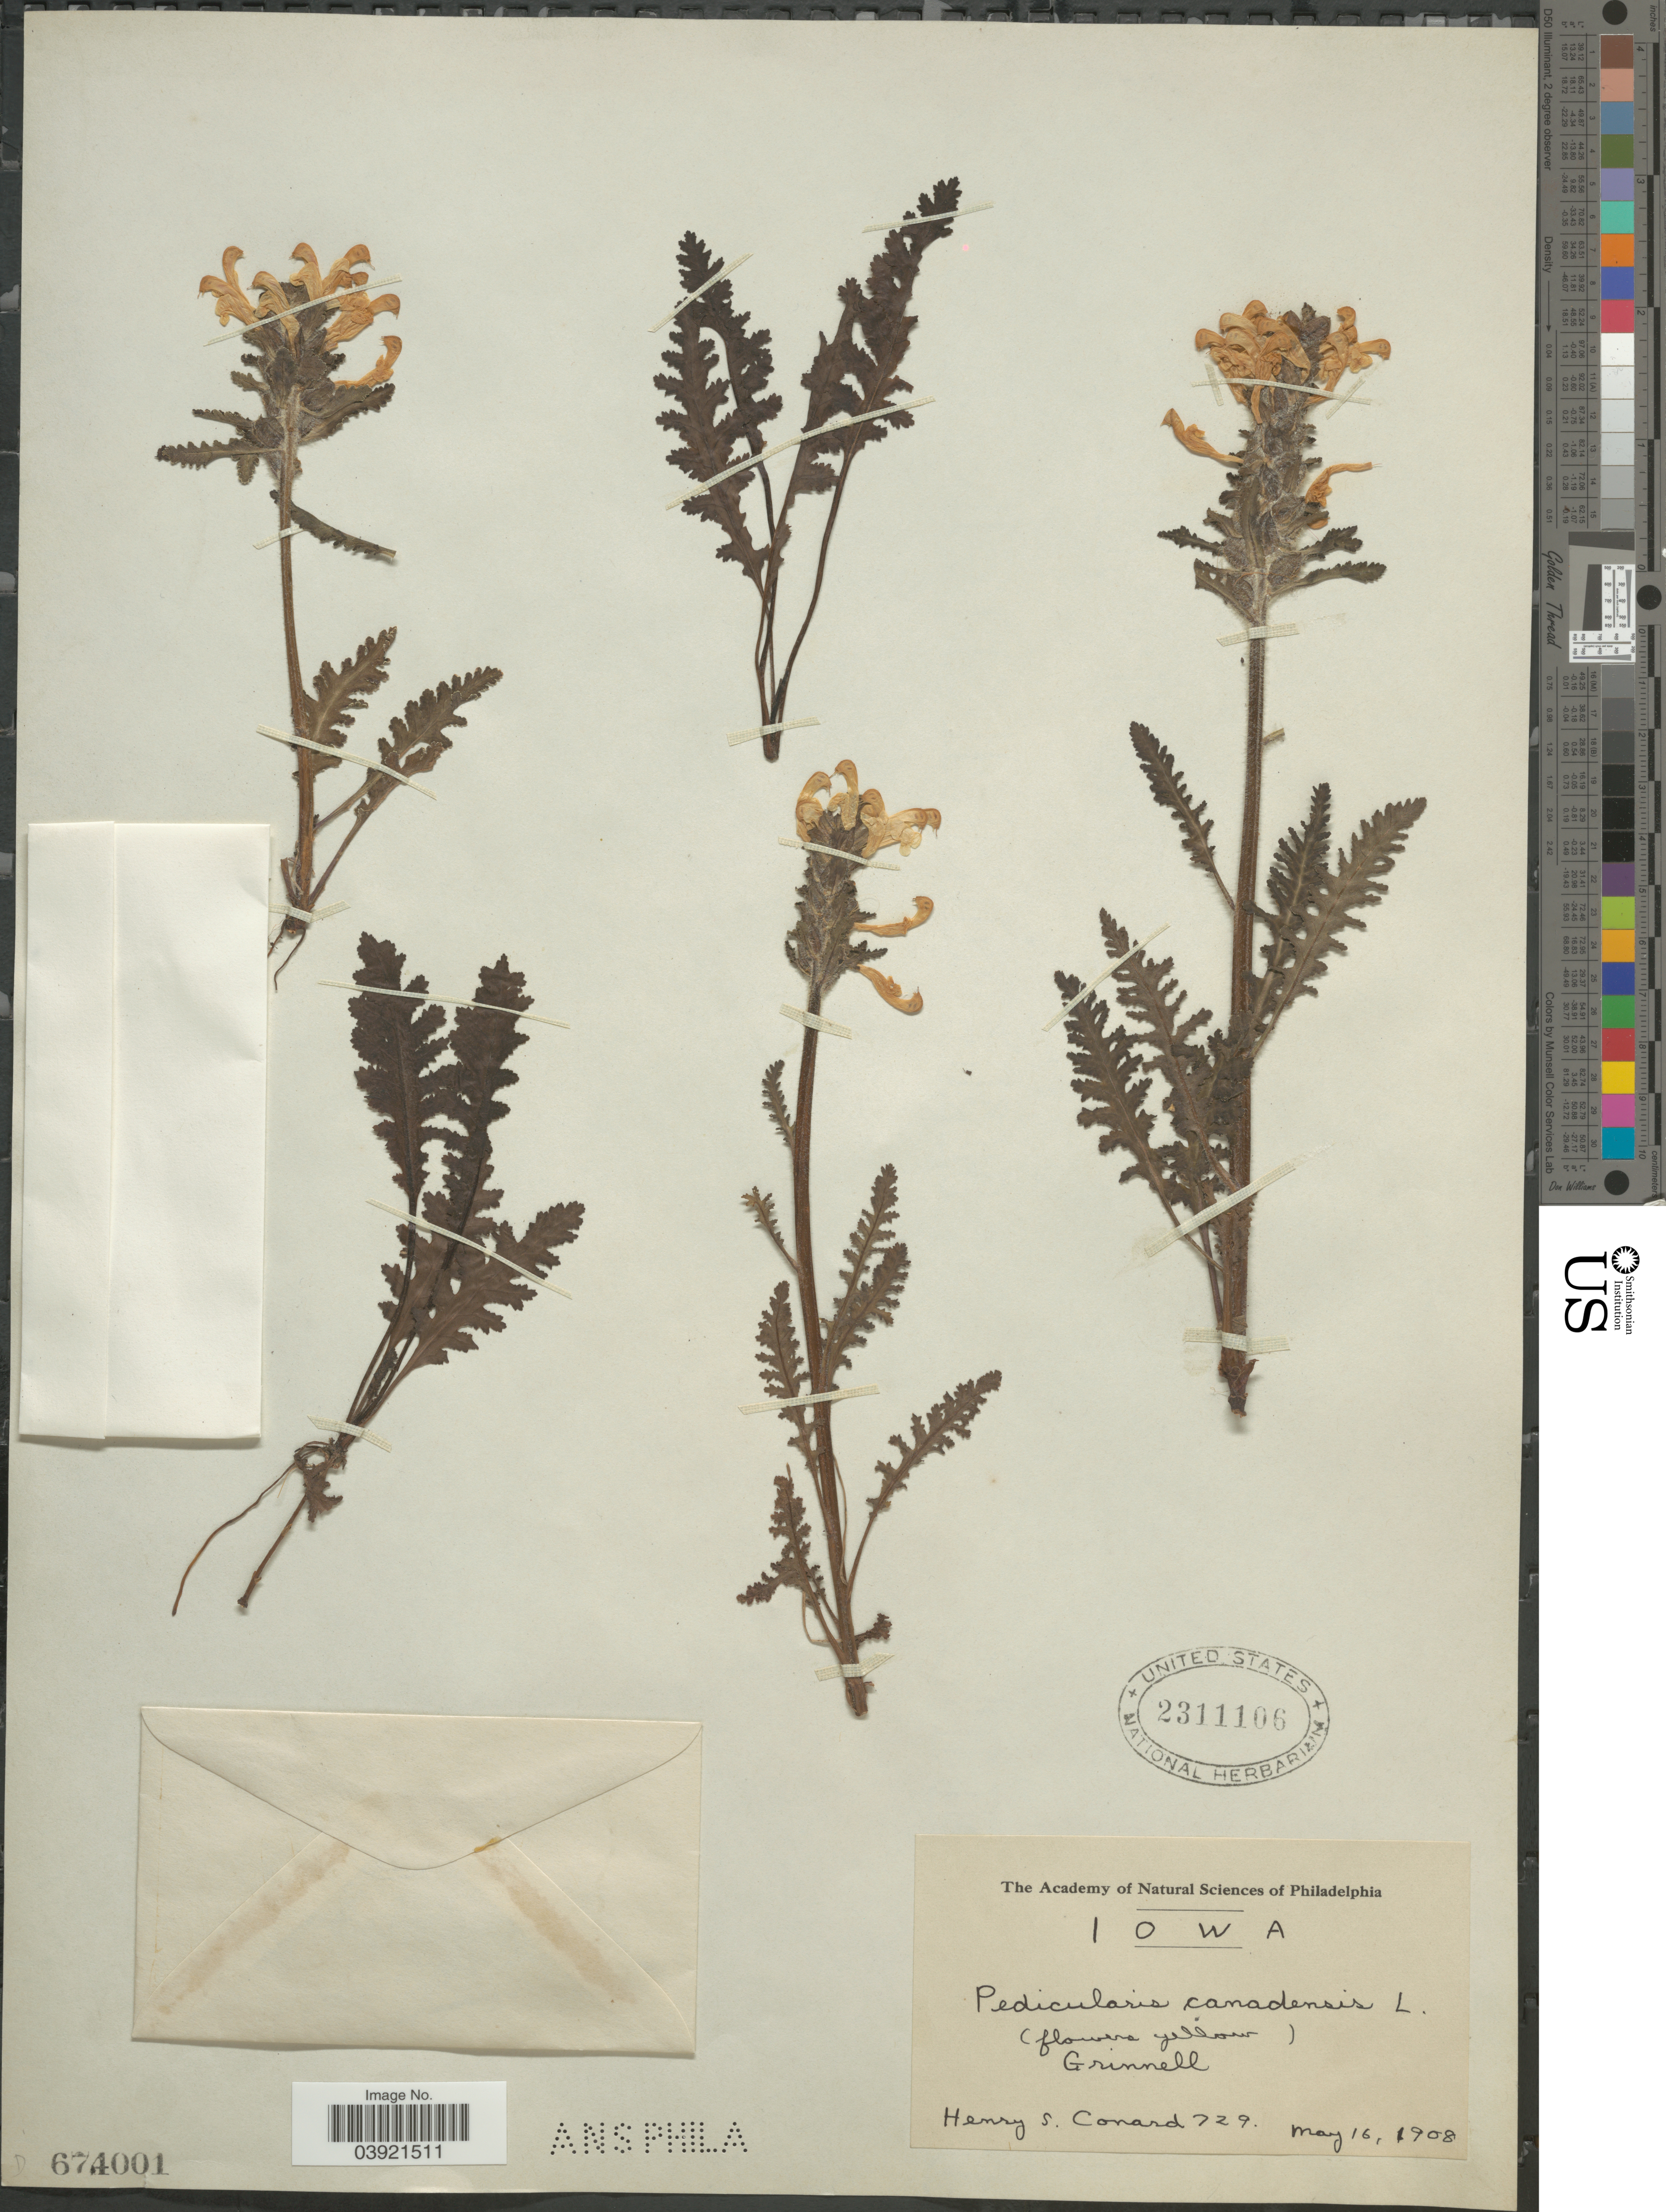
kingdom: Plantae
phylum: Tracheophyta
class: Magnoliopsida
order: Lamiales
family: Orobanchaceae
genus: Pedicularis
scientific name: Pedicularis canadensis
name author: L.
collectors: H. S. Conard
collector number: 729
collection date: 1908-05-16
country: United States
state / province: Iowa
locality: Grinnell.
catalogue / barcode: US 2311106